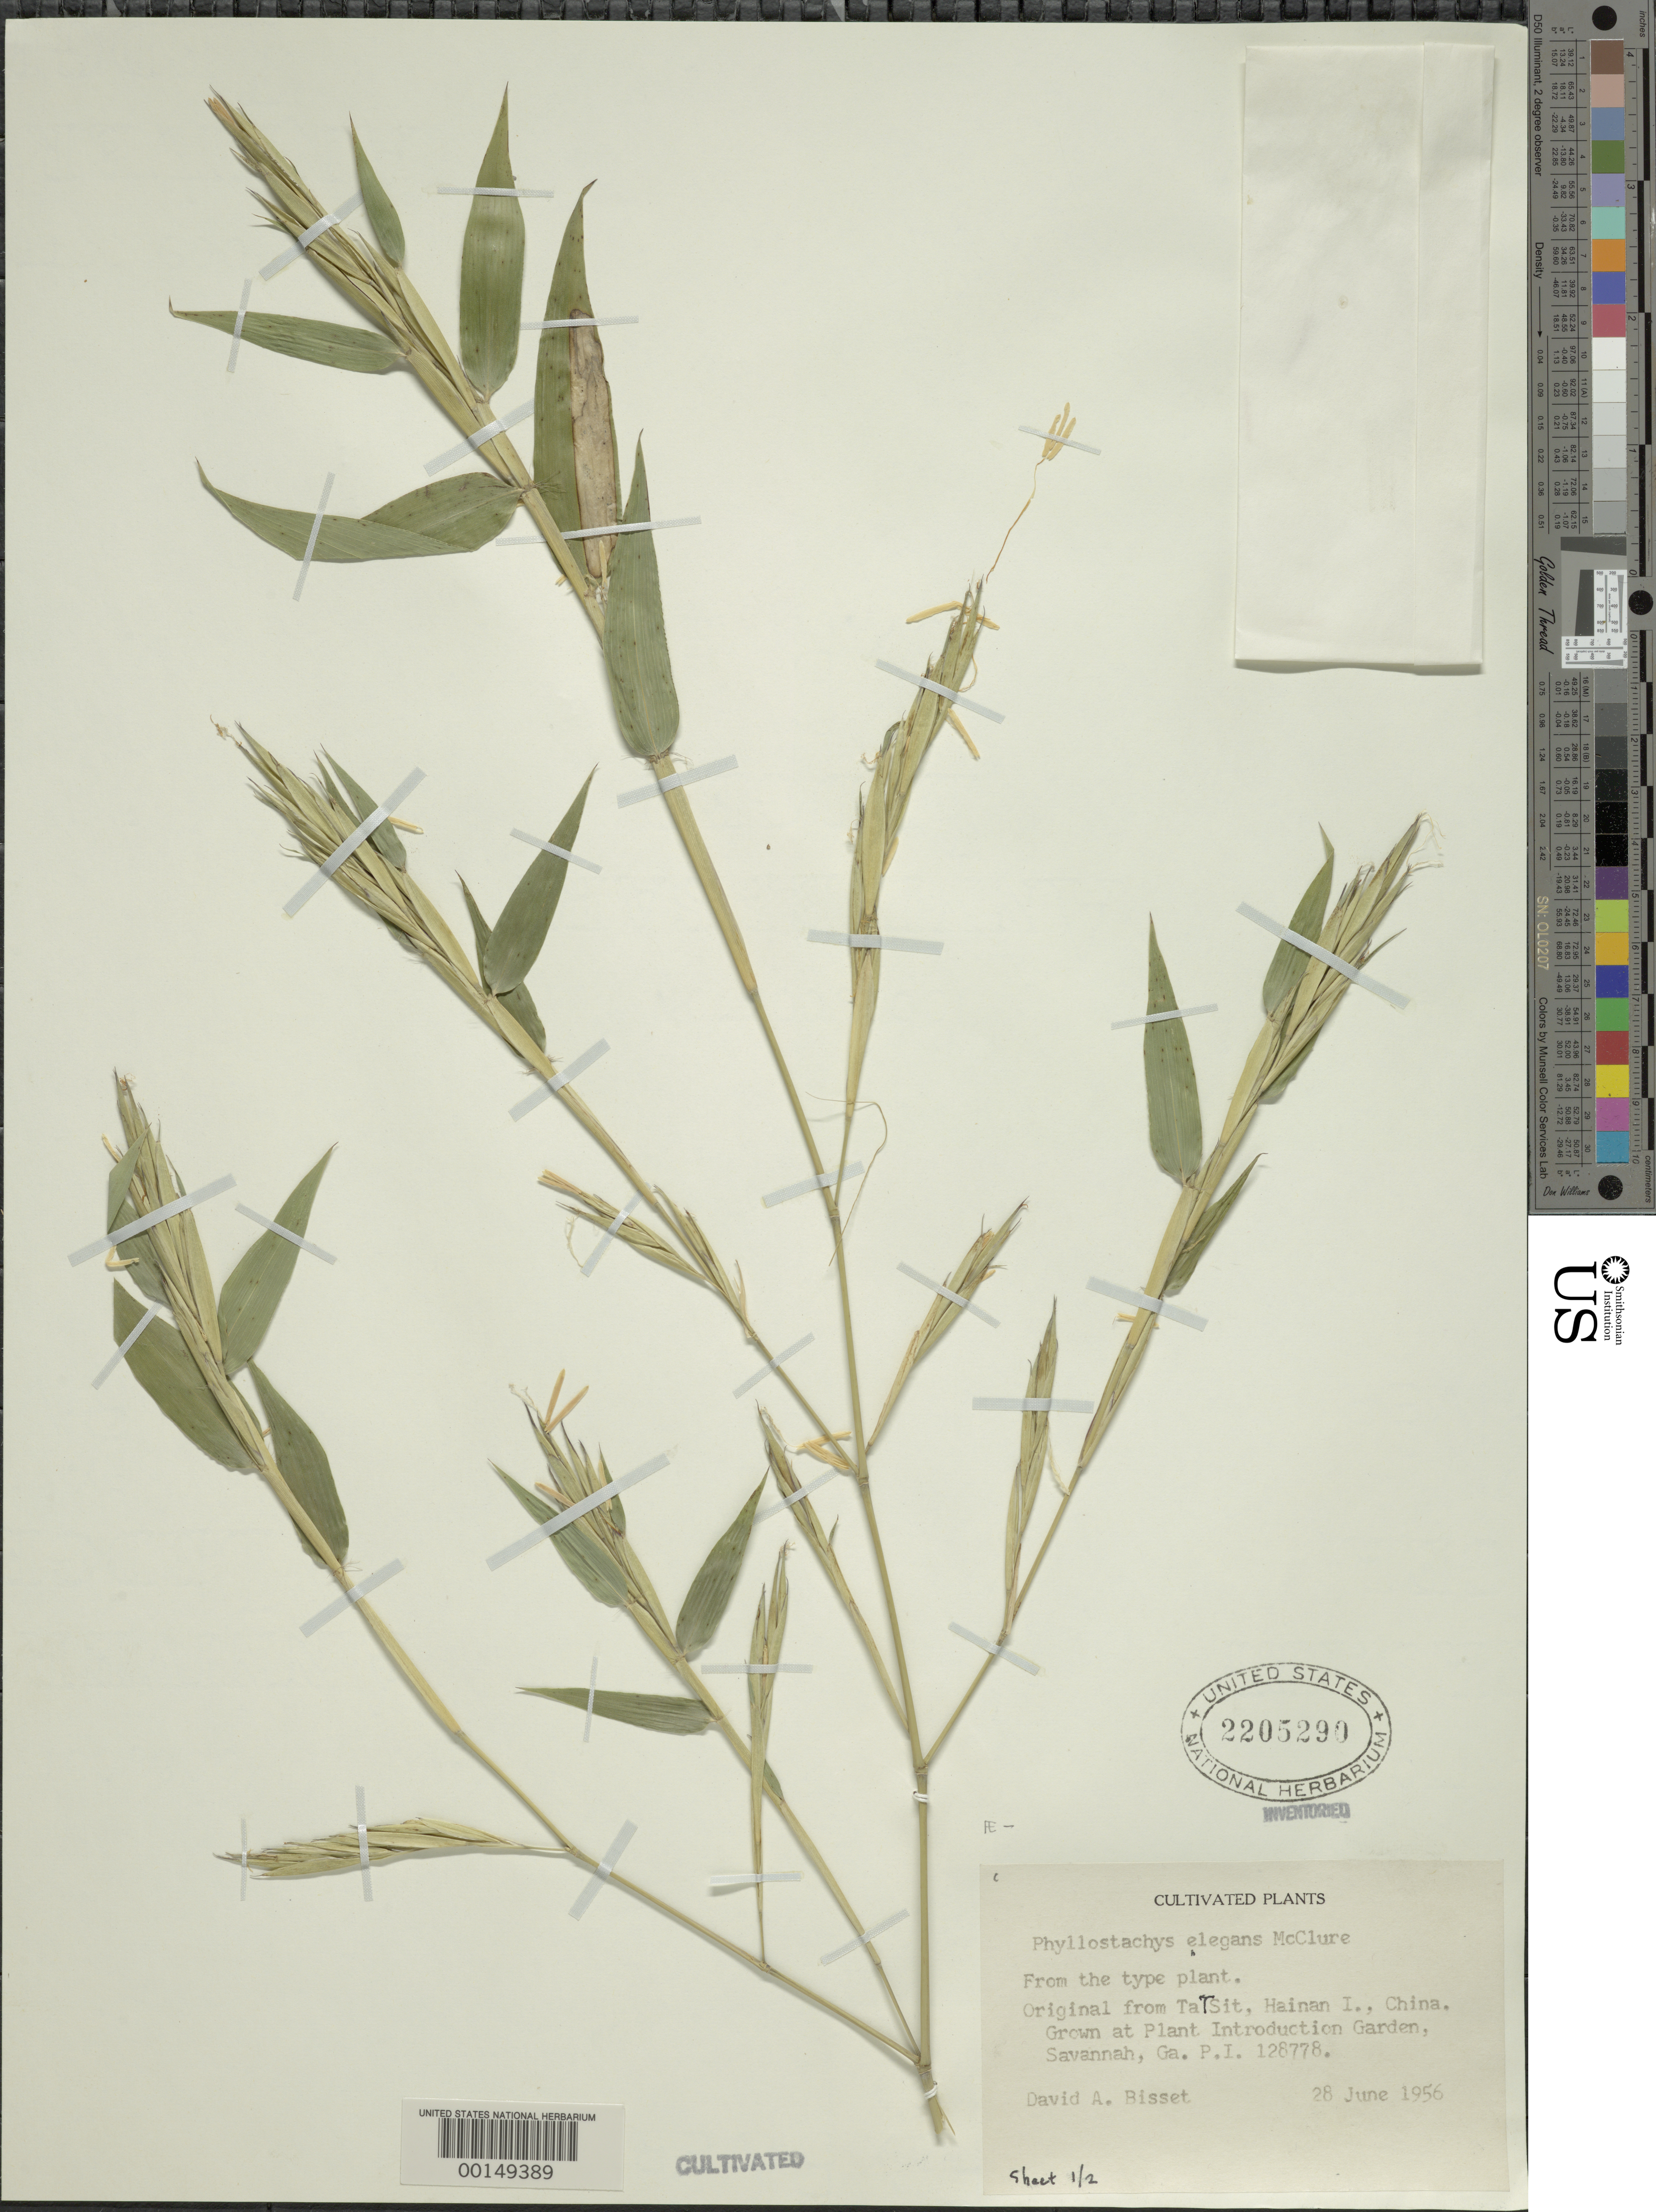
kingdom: Plantae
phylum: Tracheophyta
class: Liliopsida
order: Poales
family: Poaceae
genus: Phyllostachys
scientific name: Phyllostachys elegans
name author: McClure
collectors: D. Bisset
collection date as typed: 28 Jun 1956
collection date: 1956-06-28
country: United States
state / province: Georgia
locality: Savannah, barbour lathrop p.i. garden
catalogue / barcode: US 2205290